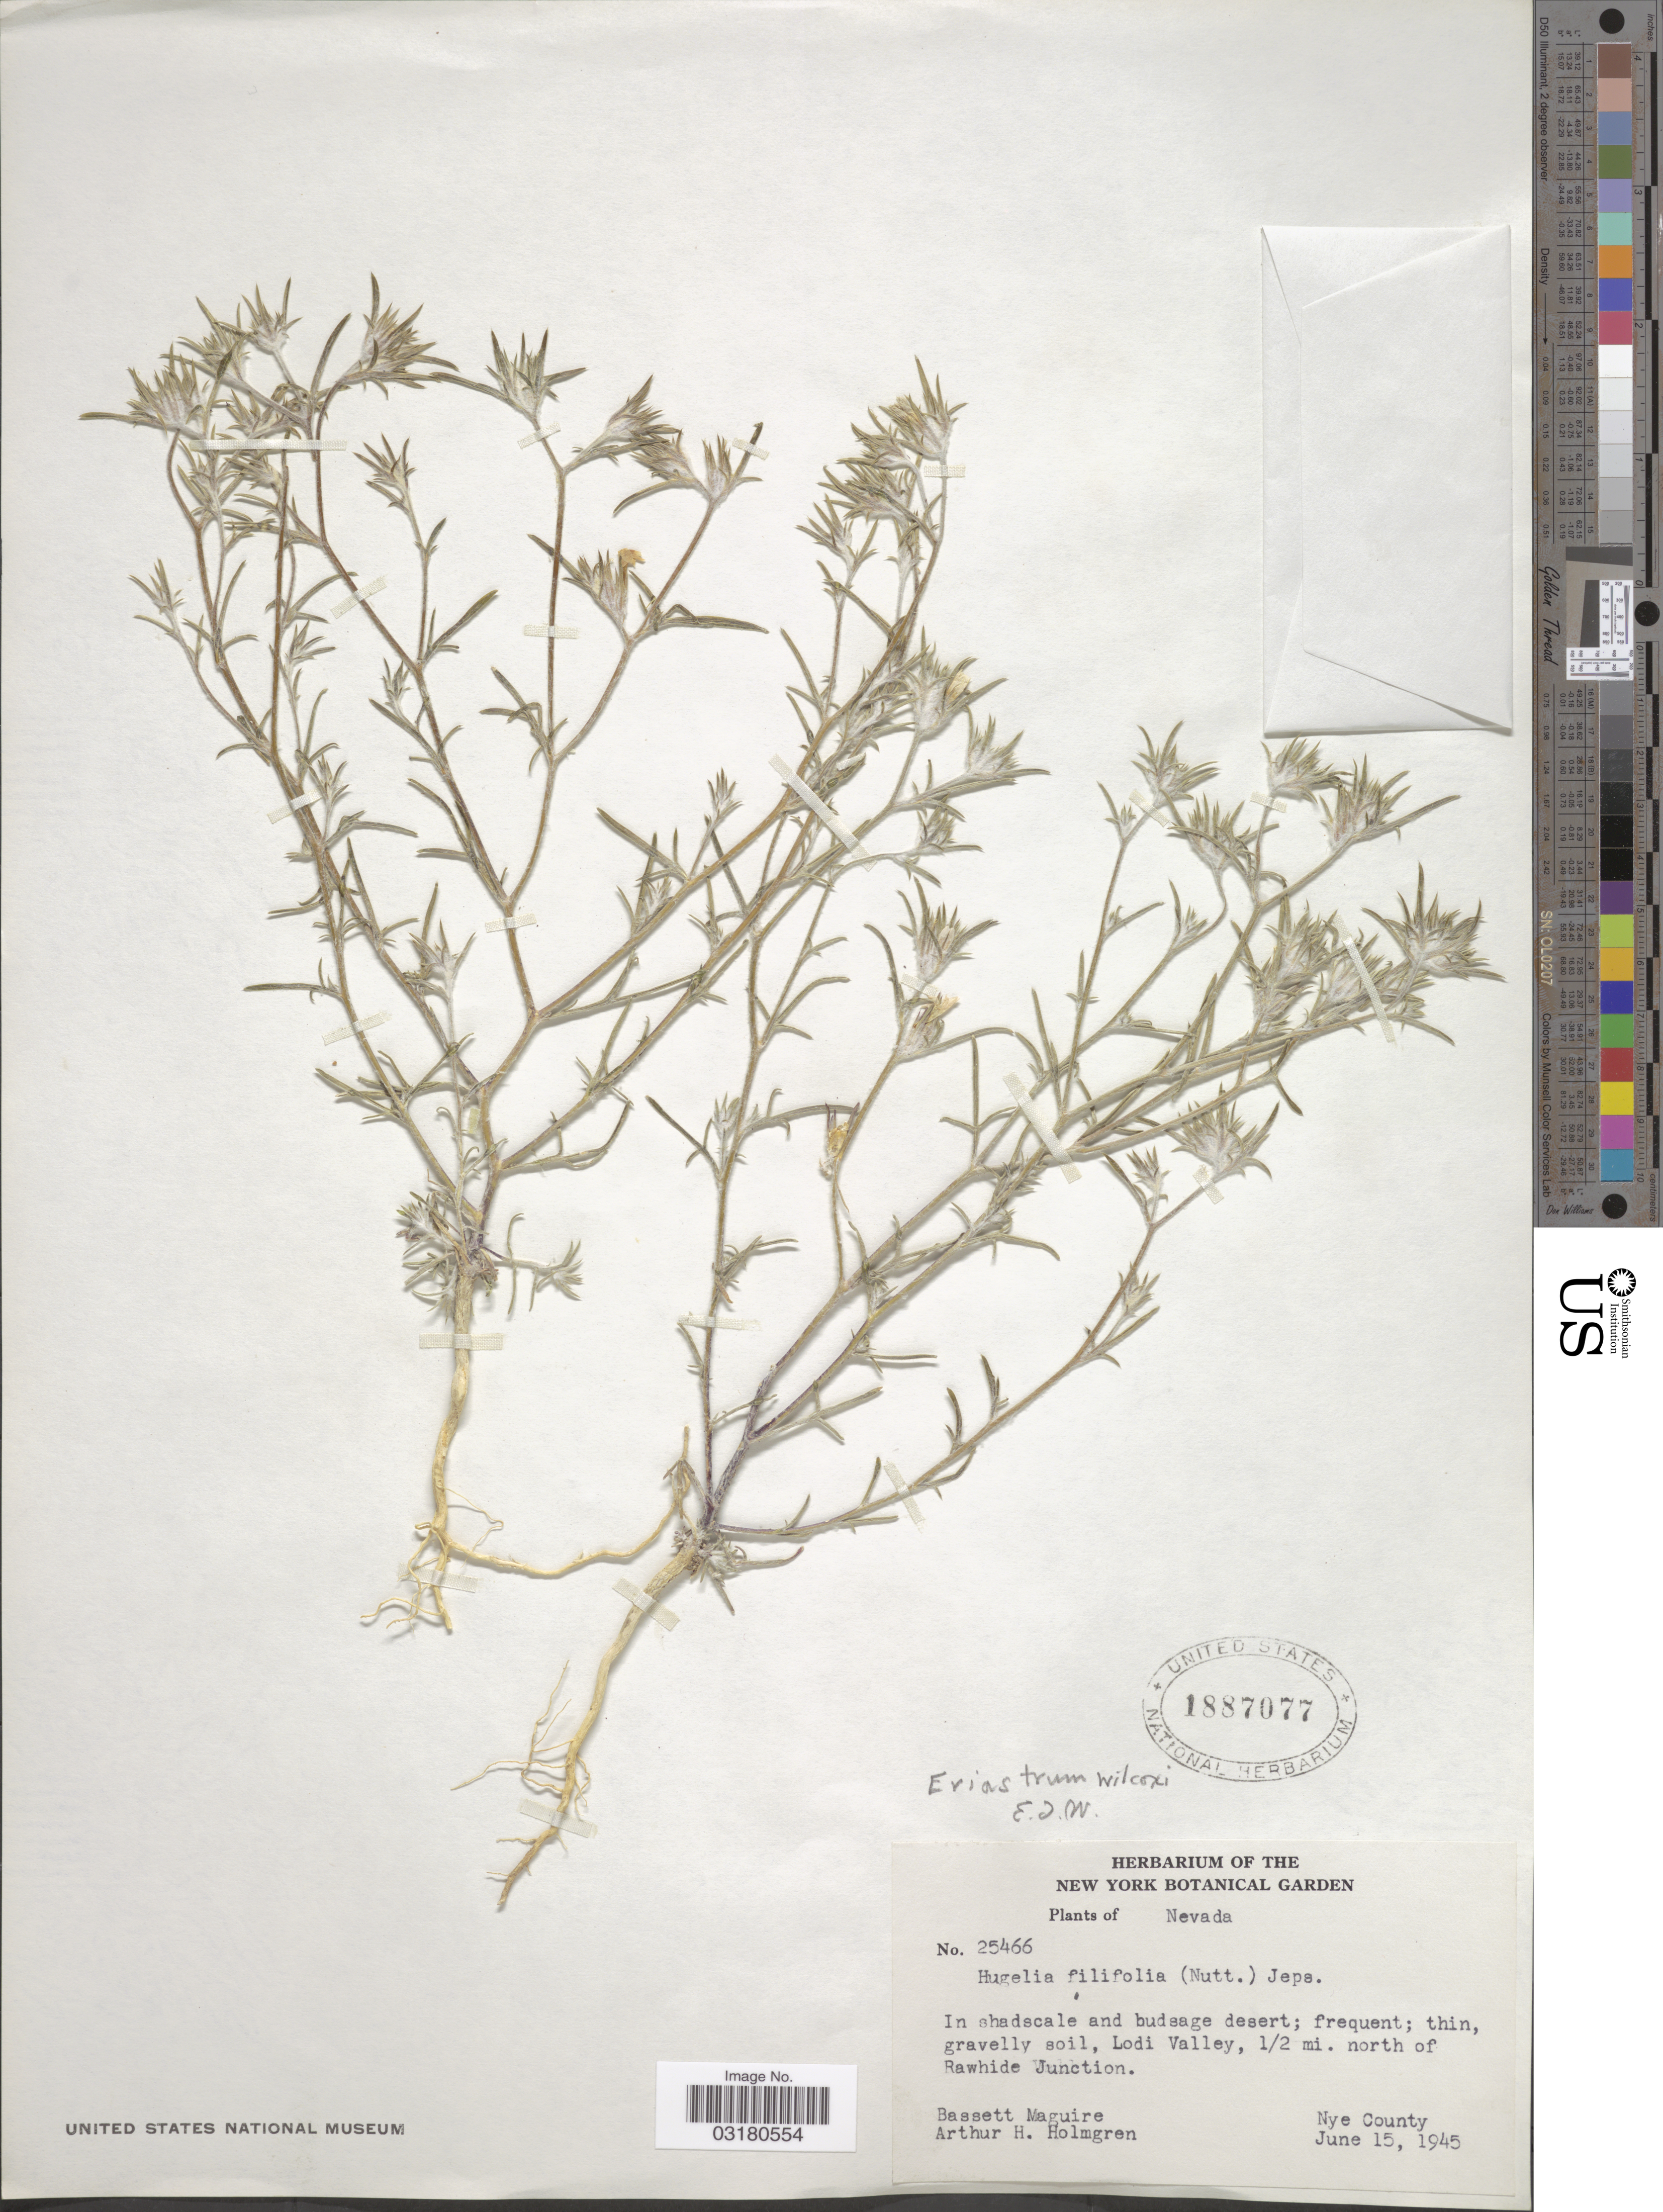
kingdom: Plantae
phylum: Tracheophyta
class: Magnoliopsida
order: Ericales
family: Polemoniaceae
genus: Eriastrum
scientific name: Eriastrum wilcoxii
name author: (A. Nelson) H. Mason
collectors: B. Maguire & A. H. Holmgren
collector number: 25466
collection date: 1945-06-15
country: United States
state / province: Nevada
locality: Lodi Valley, 1/2 mi. north of Rawhide Junction. Nye County.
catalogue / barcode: US 1887077